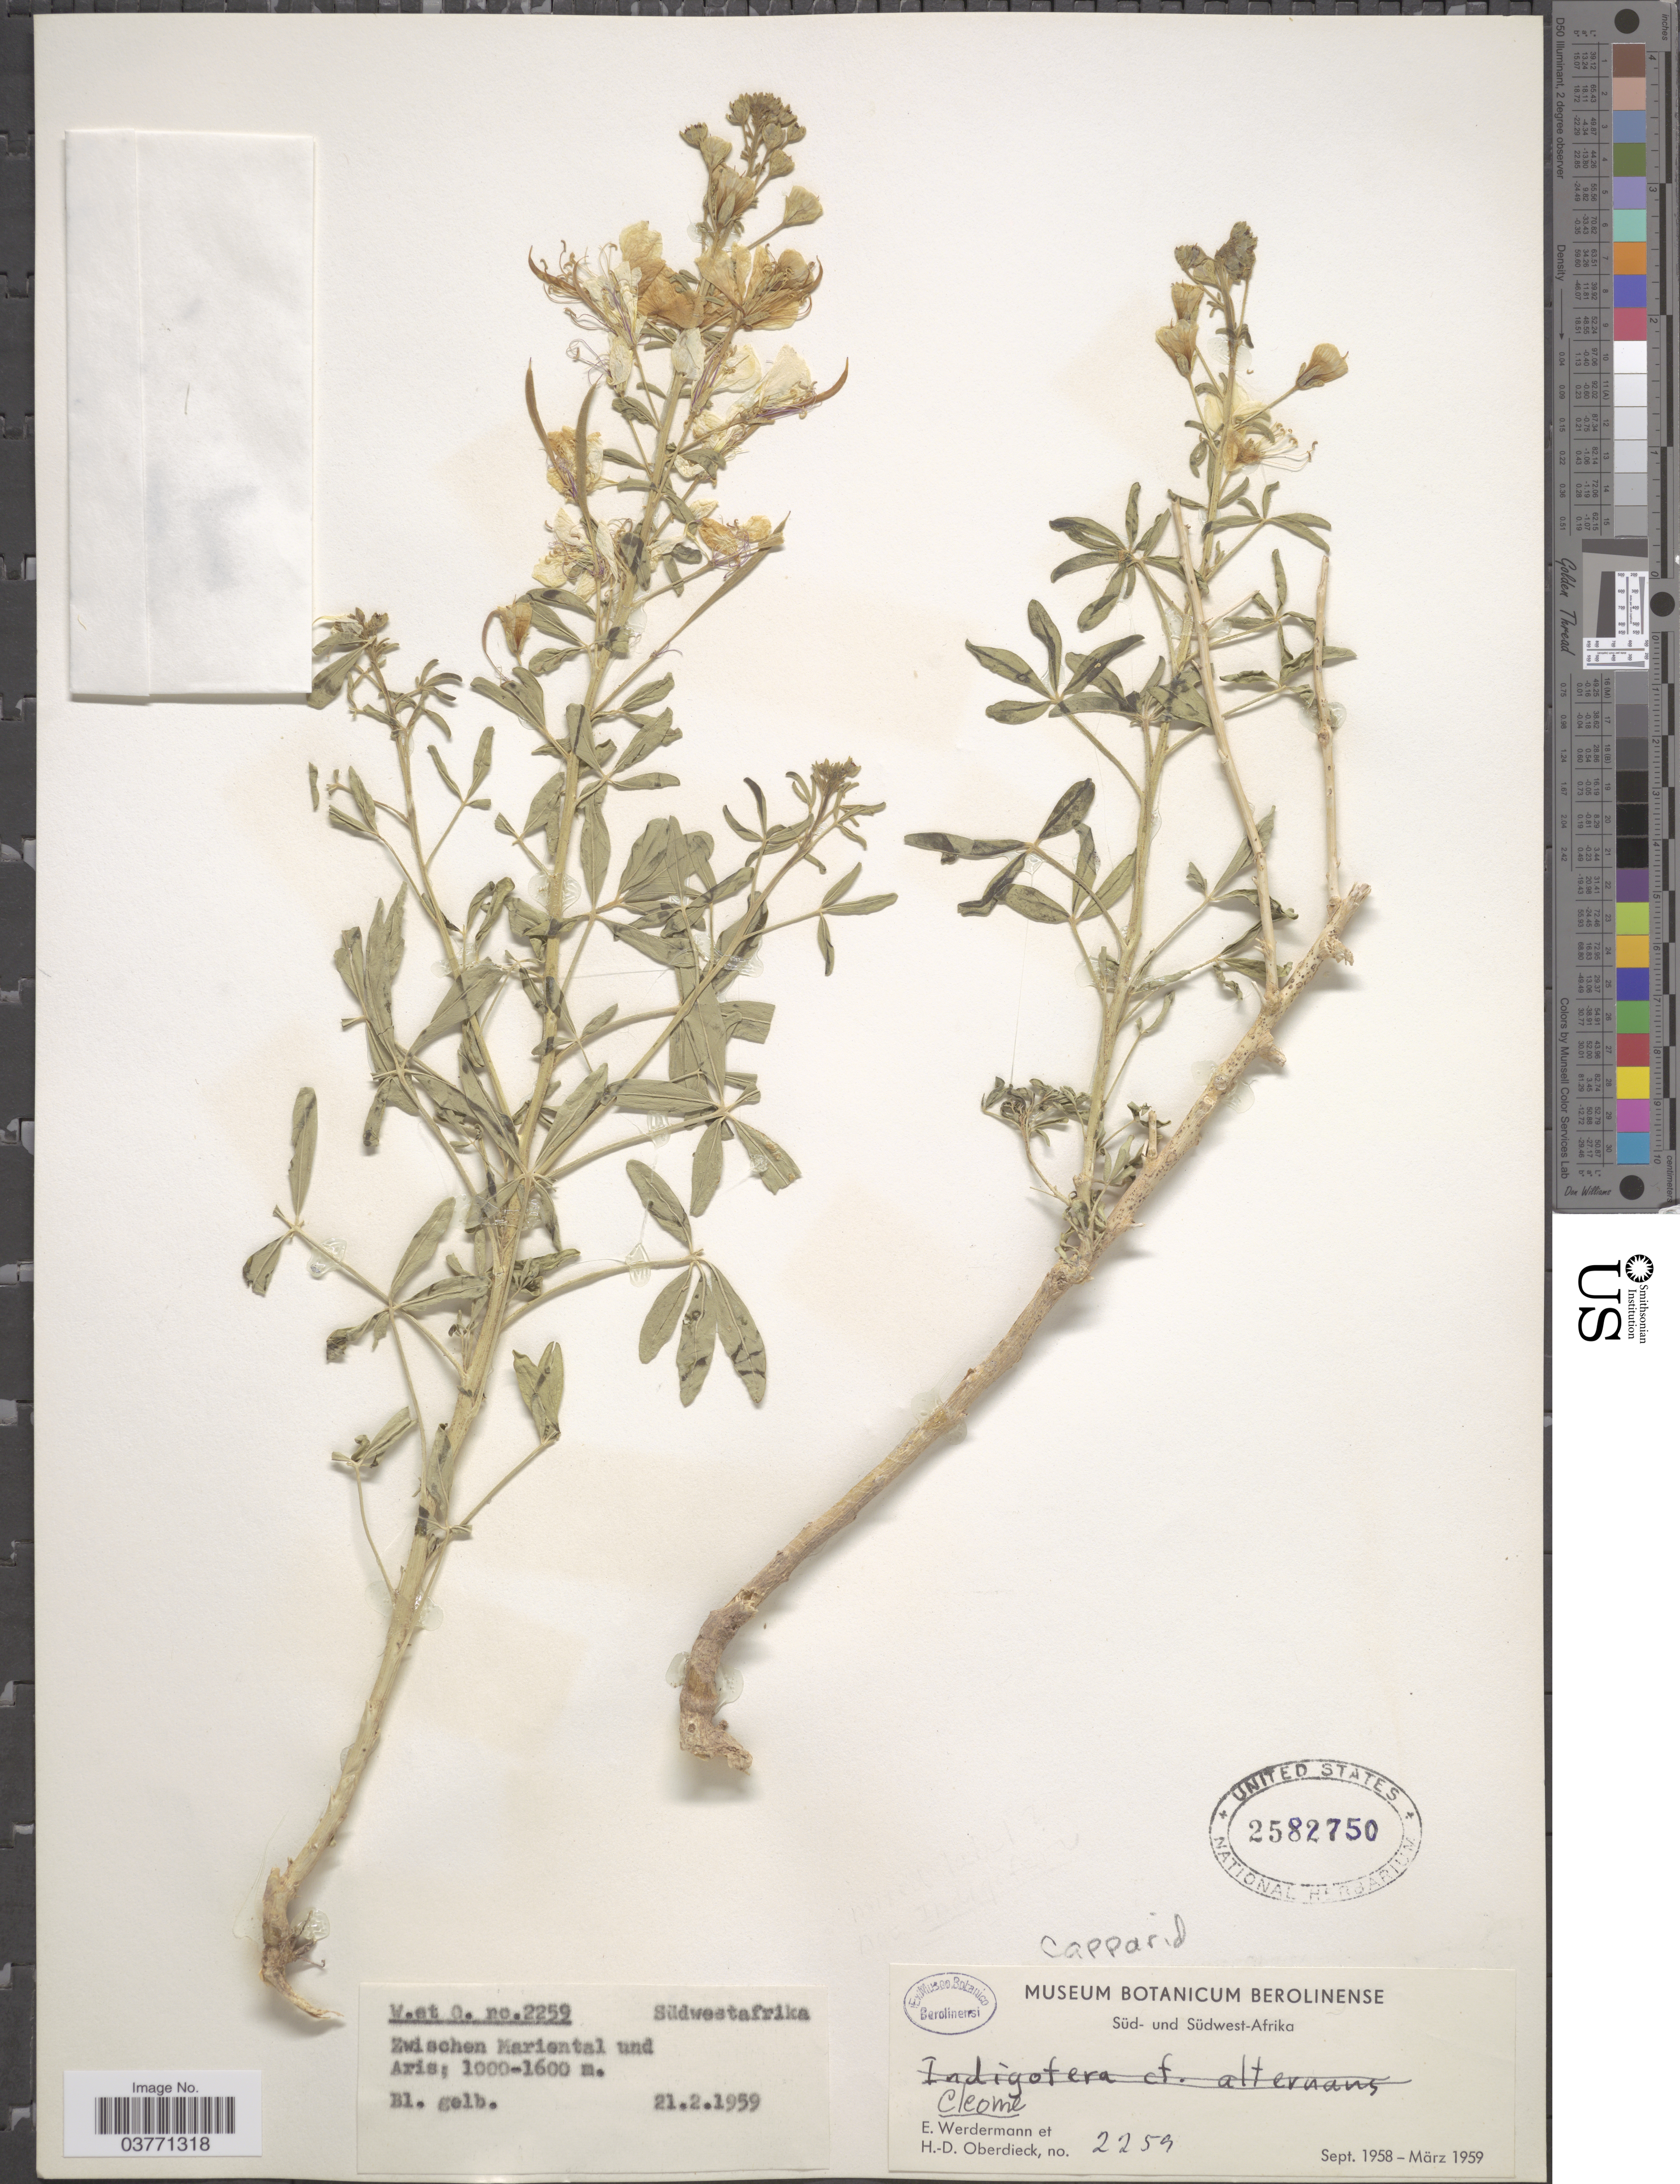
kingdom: Plantae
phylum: Tracheophyta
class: Magnoliopsida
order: Brassicales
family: Cleomaceae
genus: Arivela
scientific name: Arivela viscosa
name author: (L.) Raf.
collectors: E. Werdermann & H. Oberdieck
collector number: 2259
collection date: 1959-02-21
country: Namibia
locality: Südwestafrika. Zwischen Mariental und Aris.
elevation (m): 1000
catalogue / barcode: US 2582750